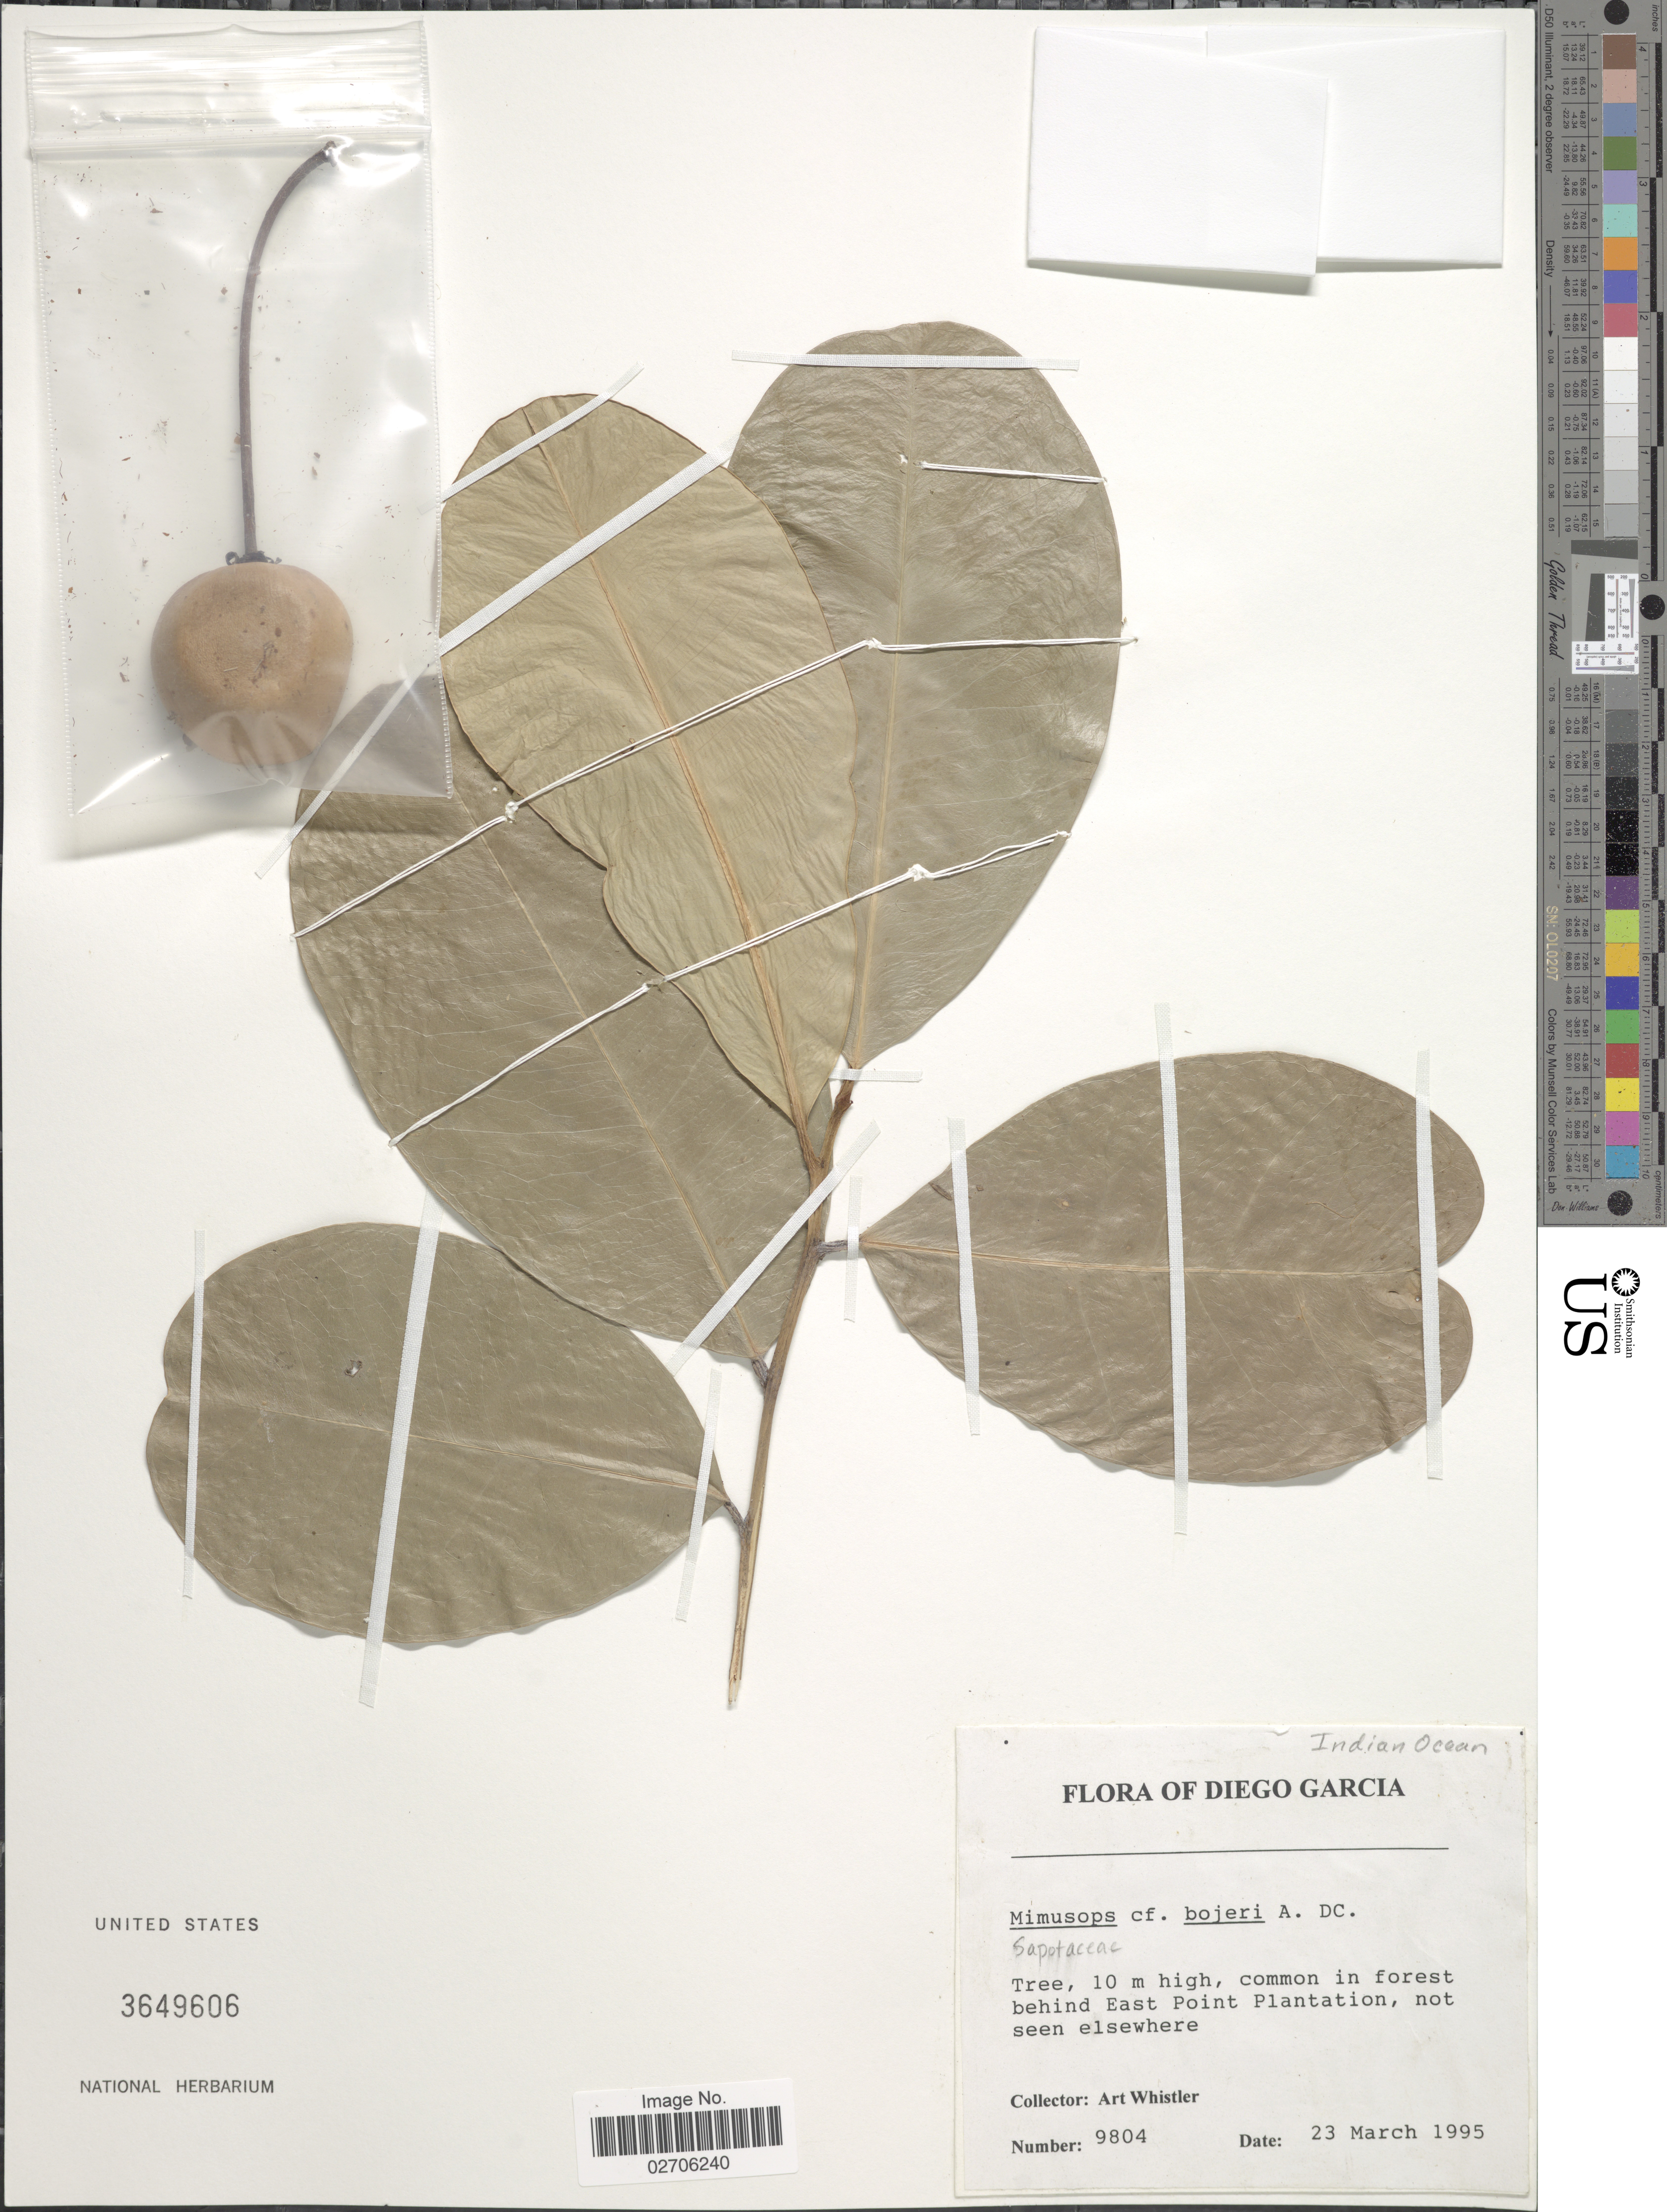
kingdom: Plantae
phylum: Tracheophyta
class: Magnoliopsida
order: Ericales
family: Sapotaceae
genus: Mimusops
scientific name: Mimusops bojeri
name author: A. DC.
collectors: A. Whistler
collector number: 9804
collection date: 1995-03-23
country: British Indian Ocean Territory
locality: Diego Garcia. Behind East Point Plantation.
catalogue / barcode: US 3649606